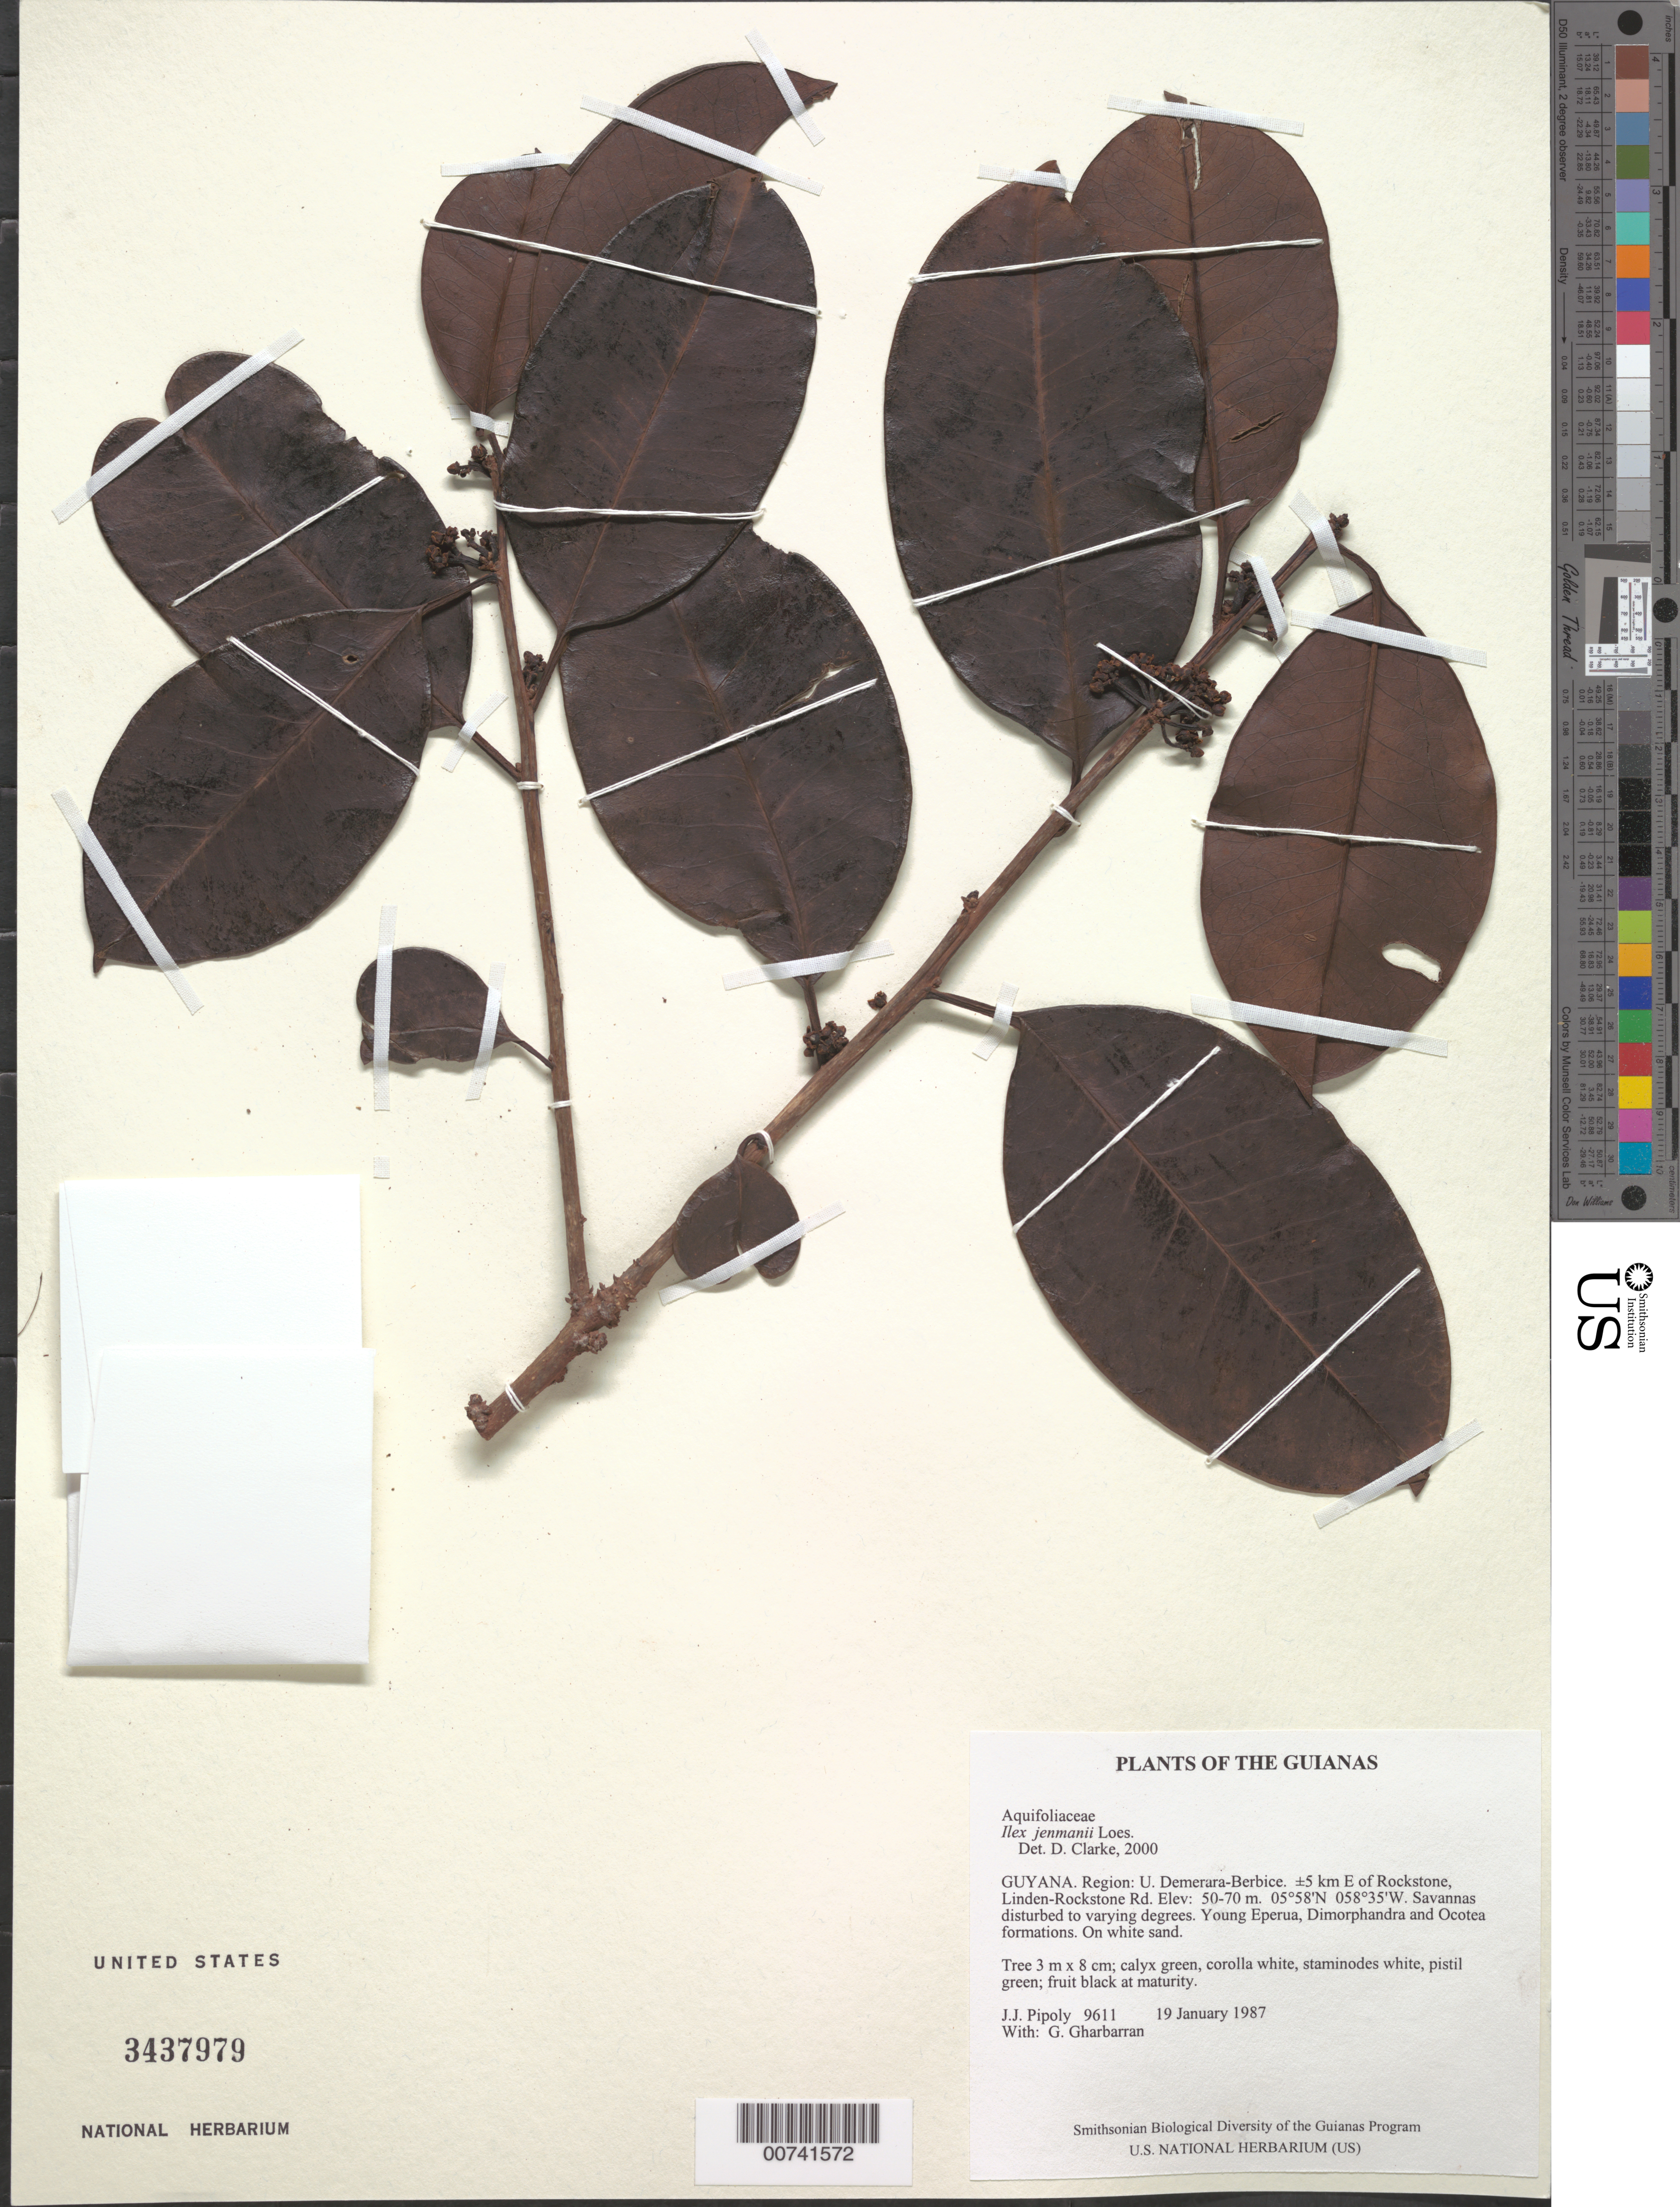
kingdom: Plantae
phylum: Tracheophyta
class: Magnoliopsida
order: Aquifoliales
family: Aquifoliaceae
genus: Ilex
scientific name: Ilex jenmanii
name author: Loes.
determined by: Clarke, H. D., University of North Carolina (Asheville)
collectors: J. J. Pipoly & G. Gharbarran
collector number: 9611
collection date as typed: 19 January 1987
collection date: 1987-01-19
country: Guyana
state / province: U. Demerara-Berbice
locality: ±5 km E of Rockstone, Linden-Rockstone Rd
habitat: Savannas disturbed to varying degrees. Young Eperua, Dimorphandra and Ocotea formations. On white sand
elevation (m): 50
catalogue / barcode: US 3437979